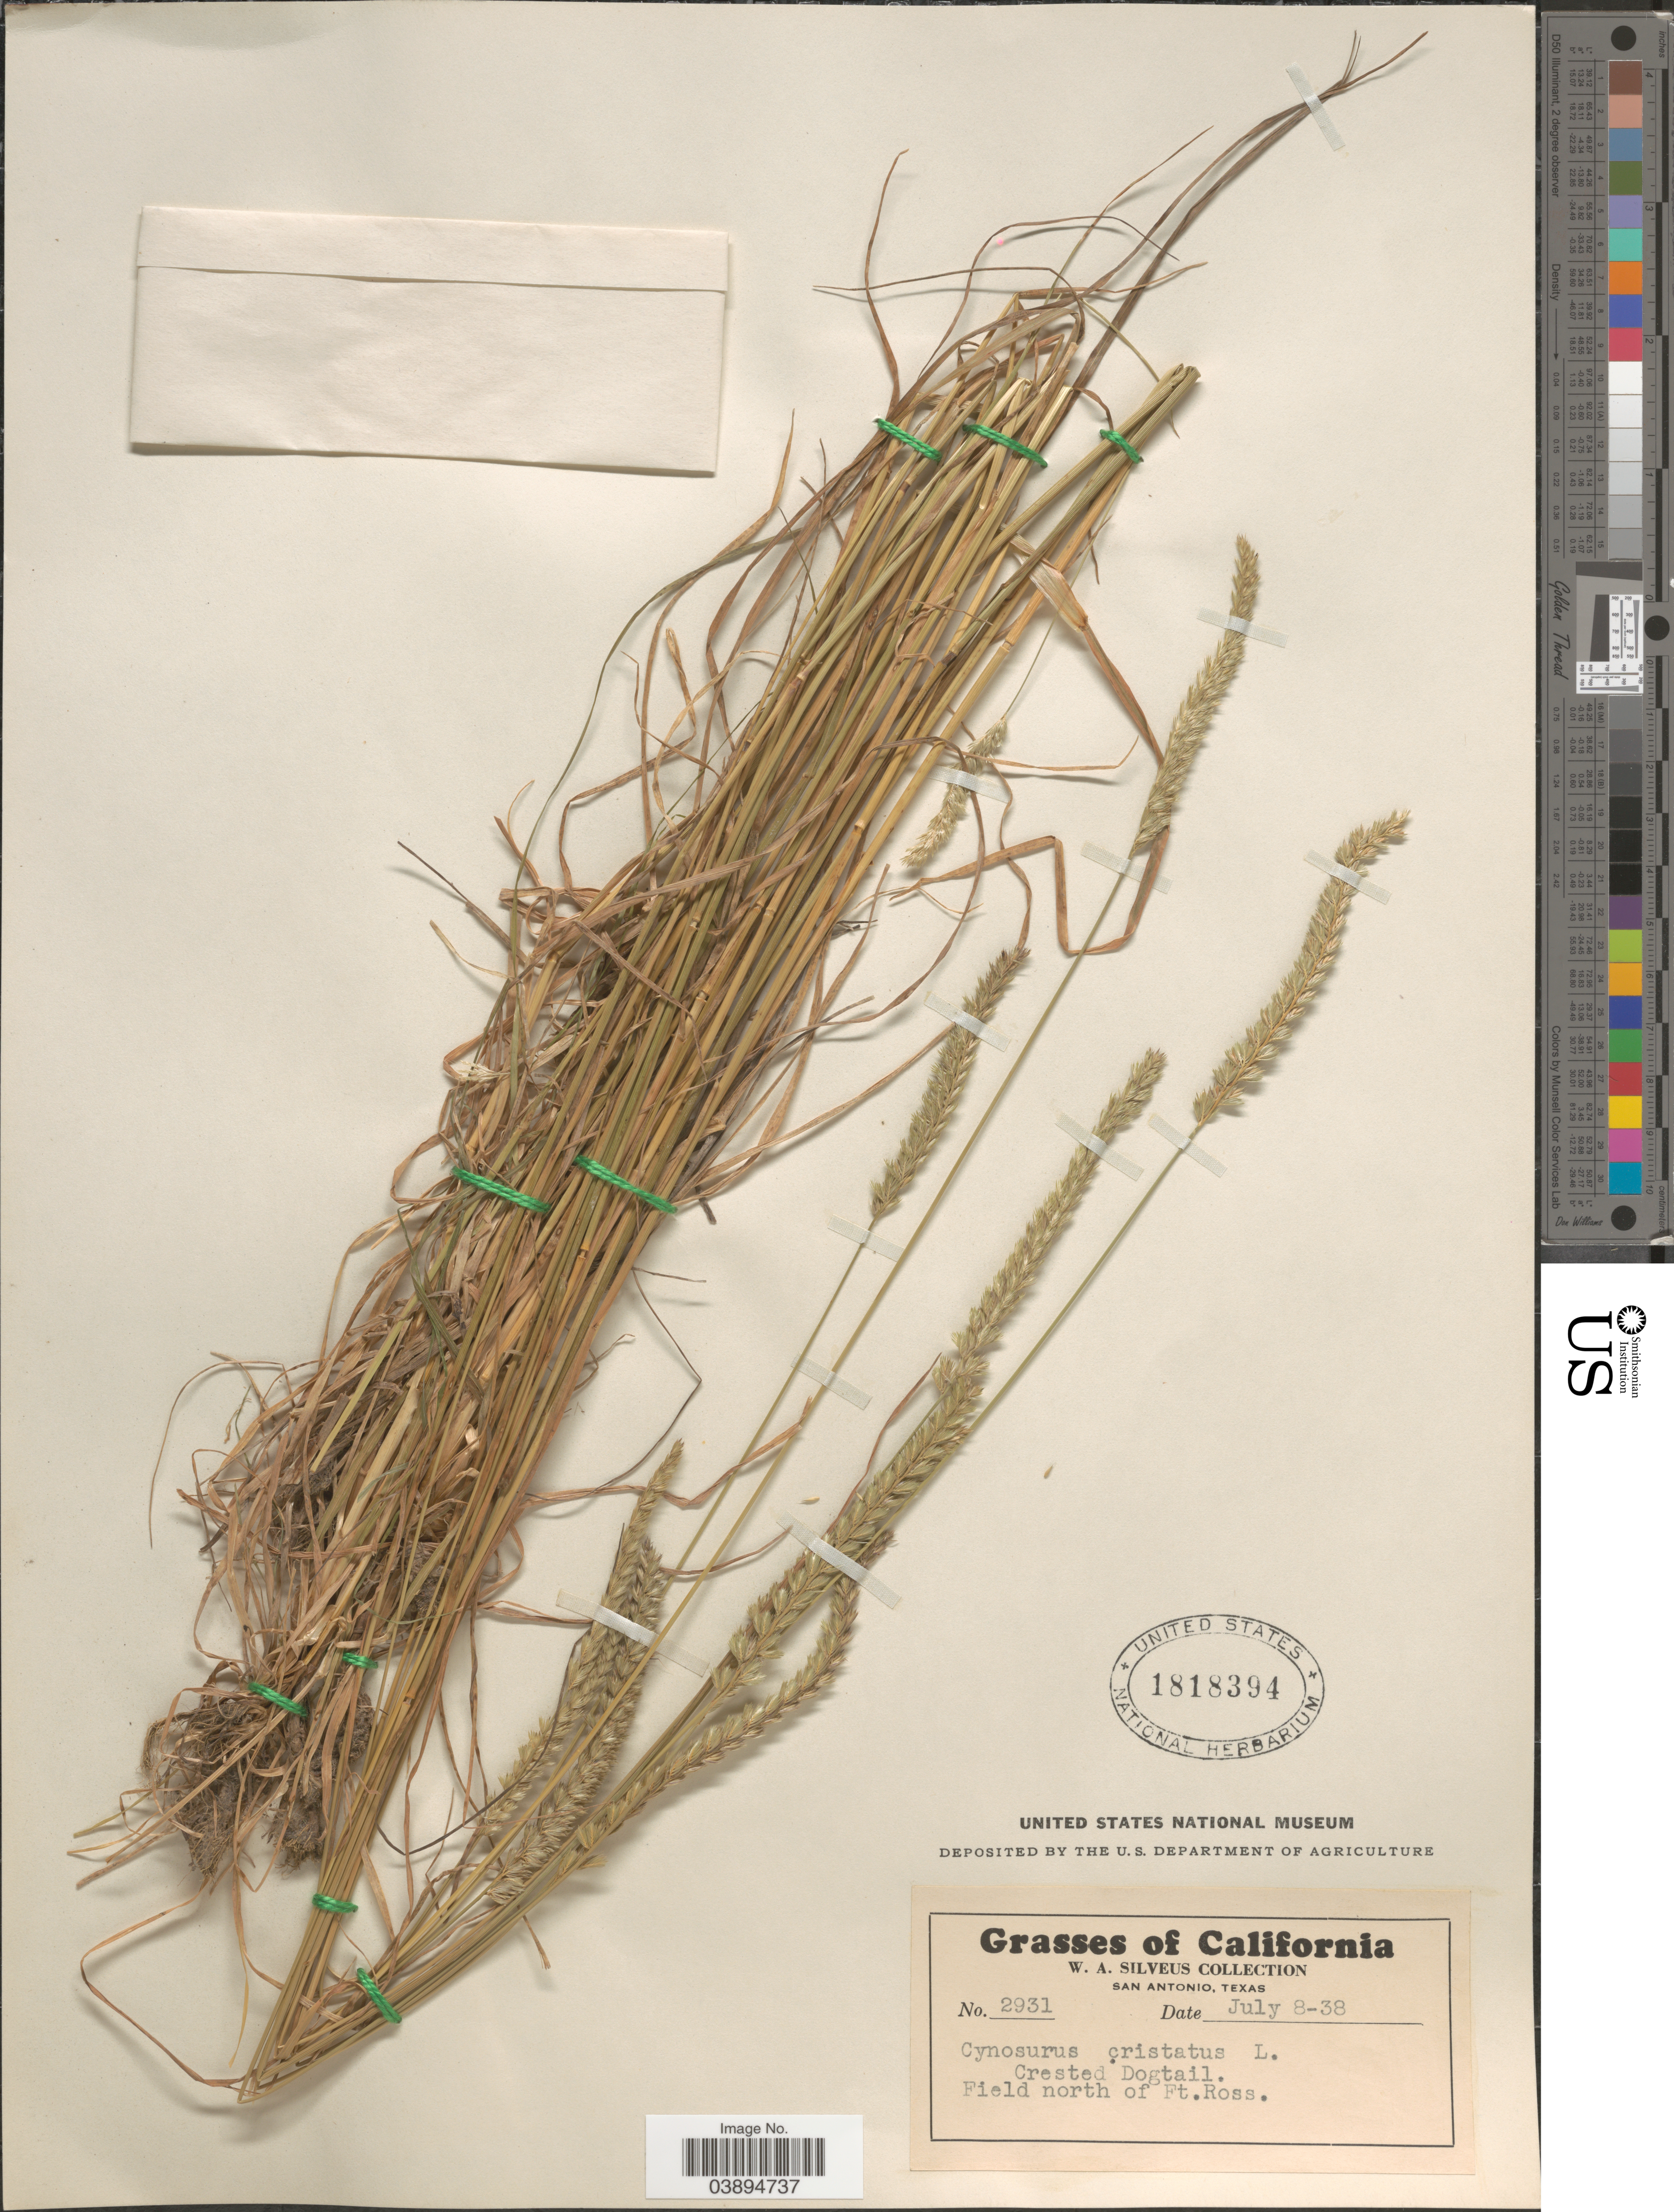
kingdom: Plantae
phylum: Tracheophyta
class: Liliopsida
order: Poales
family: Poaceae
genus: Cynosurus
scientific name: Cynosurus cristatus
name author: L.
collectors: W. Silveus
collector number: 2931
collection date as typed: Transcribed d/m/y: 8/7/38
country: United States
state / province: California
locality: Field north of Ft. Ross.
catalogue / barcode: US 1818394